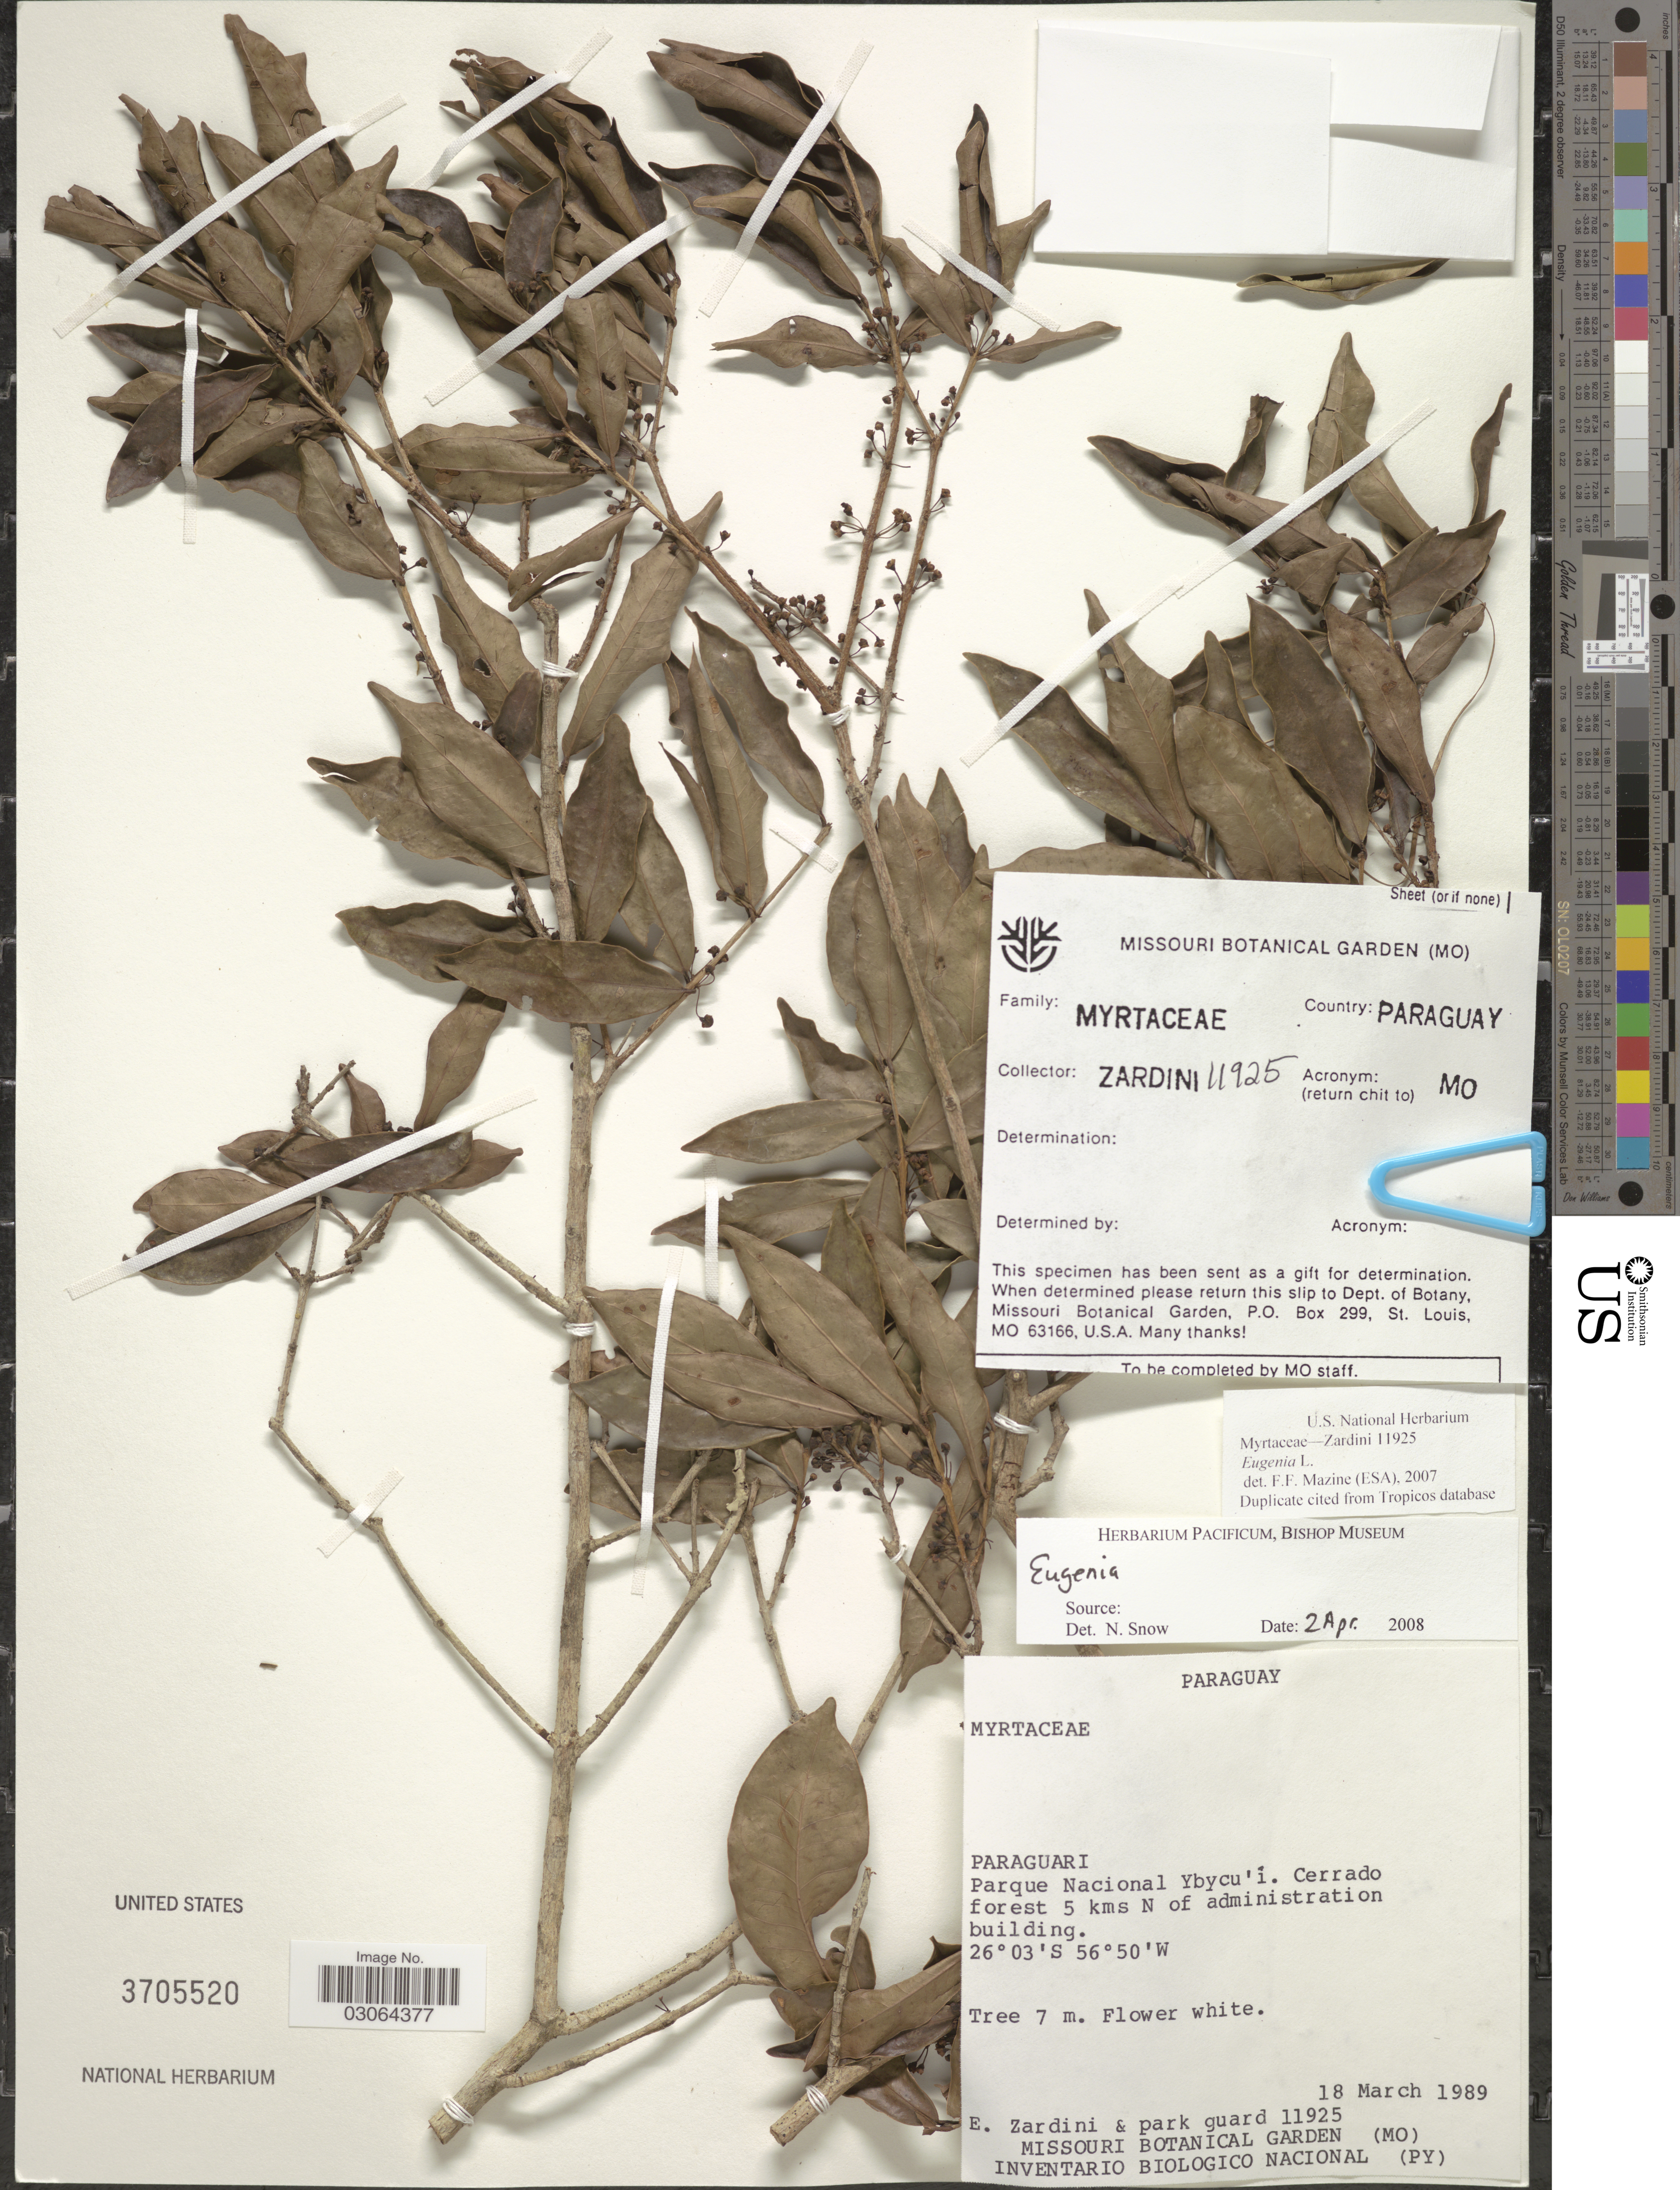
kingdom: Plantae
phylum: Tracheophyta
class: Magnoliopsida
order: Myrtales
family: Myrtaceae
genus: Eugenia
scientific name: Eugenia sp.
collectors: E. Zardini & Park guard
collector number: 11925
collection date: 1989-03-18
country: Paraguay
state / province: Paraguari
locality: Parque Nacional Ybycu'í, Cerrado forest 5 kms N of administration building.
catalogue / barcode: US 3705520